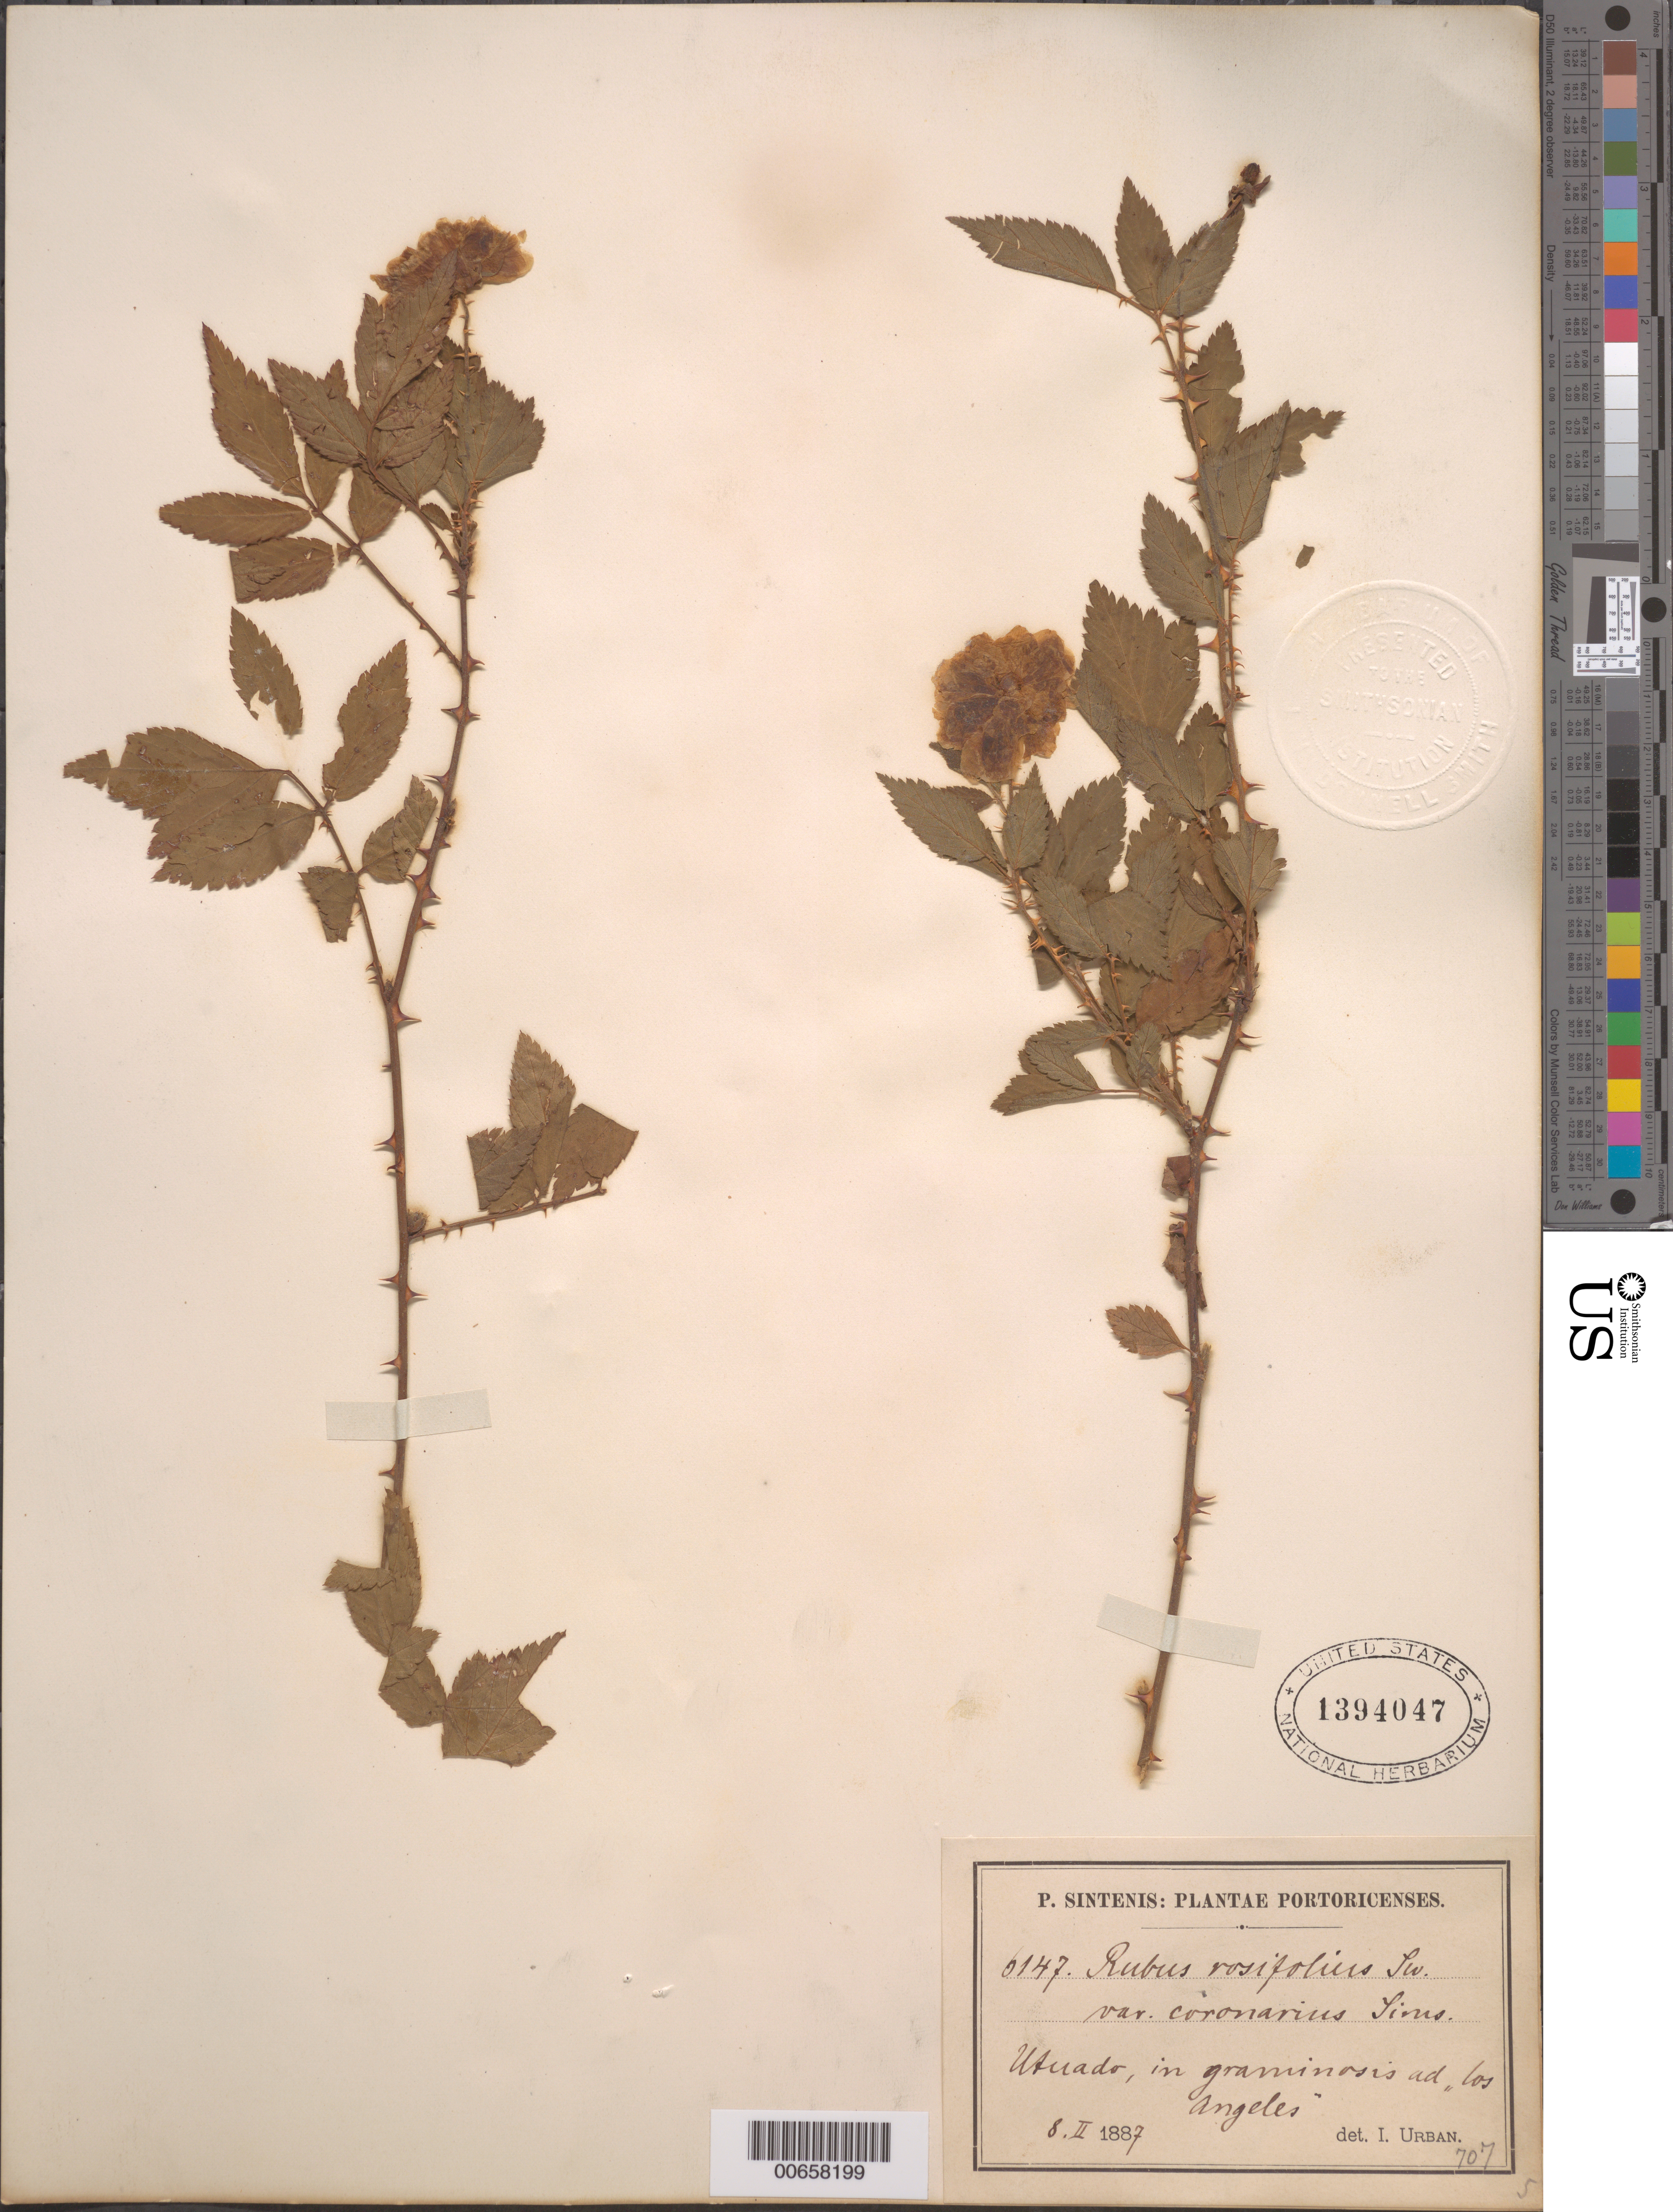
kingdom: Plantae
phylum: Tracheophyta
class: Magnoliopsida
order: Rosales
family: Rosaceae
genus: Rubus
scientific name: Rubus rosifolius var. coronarius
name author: (Sims) Kuntze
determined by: Urban, Ignatz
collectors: P. Sintenis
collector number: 6147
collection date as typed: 08 Feb 1887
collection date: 1887-02-08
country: Puerto Rico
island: Greater Antilles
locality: Utuado, in graminosis ad los Angeles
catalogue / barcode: US 1394047